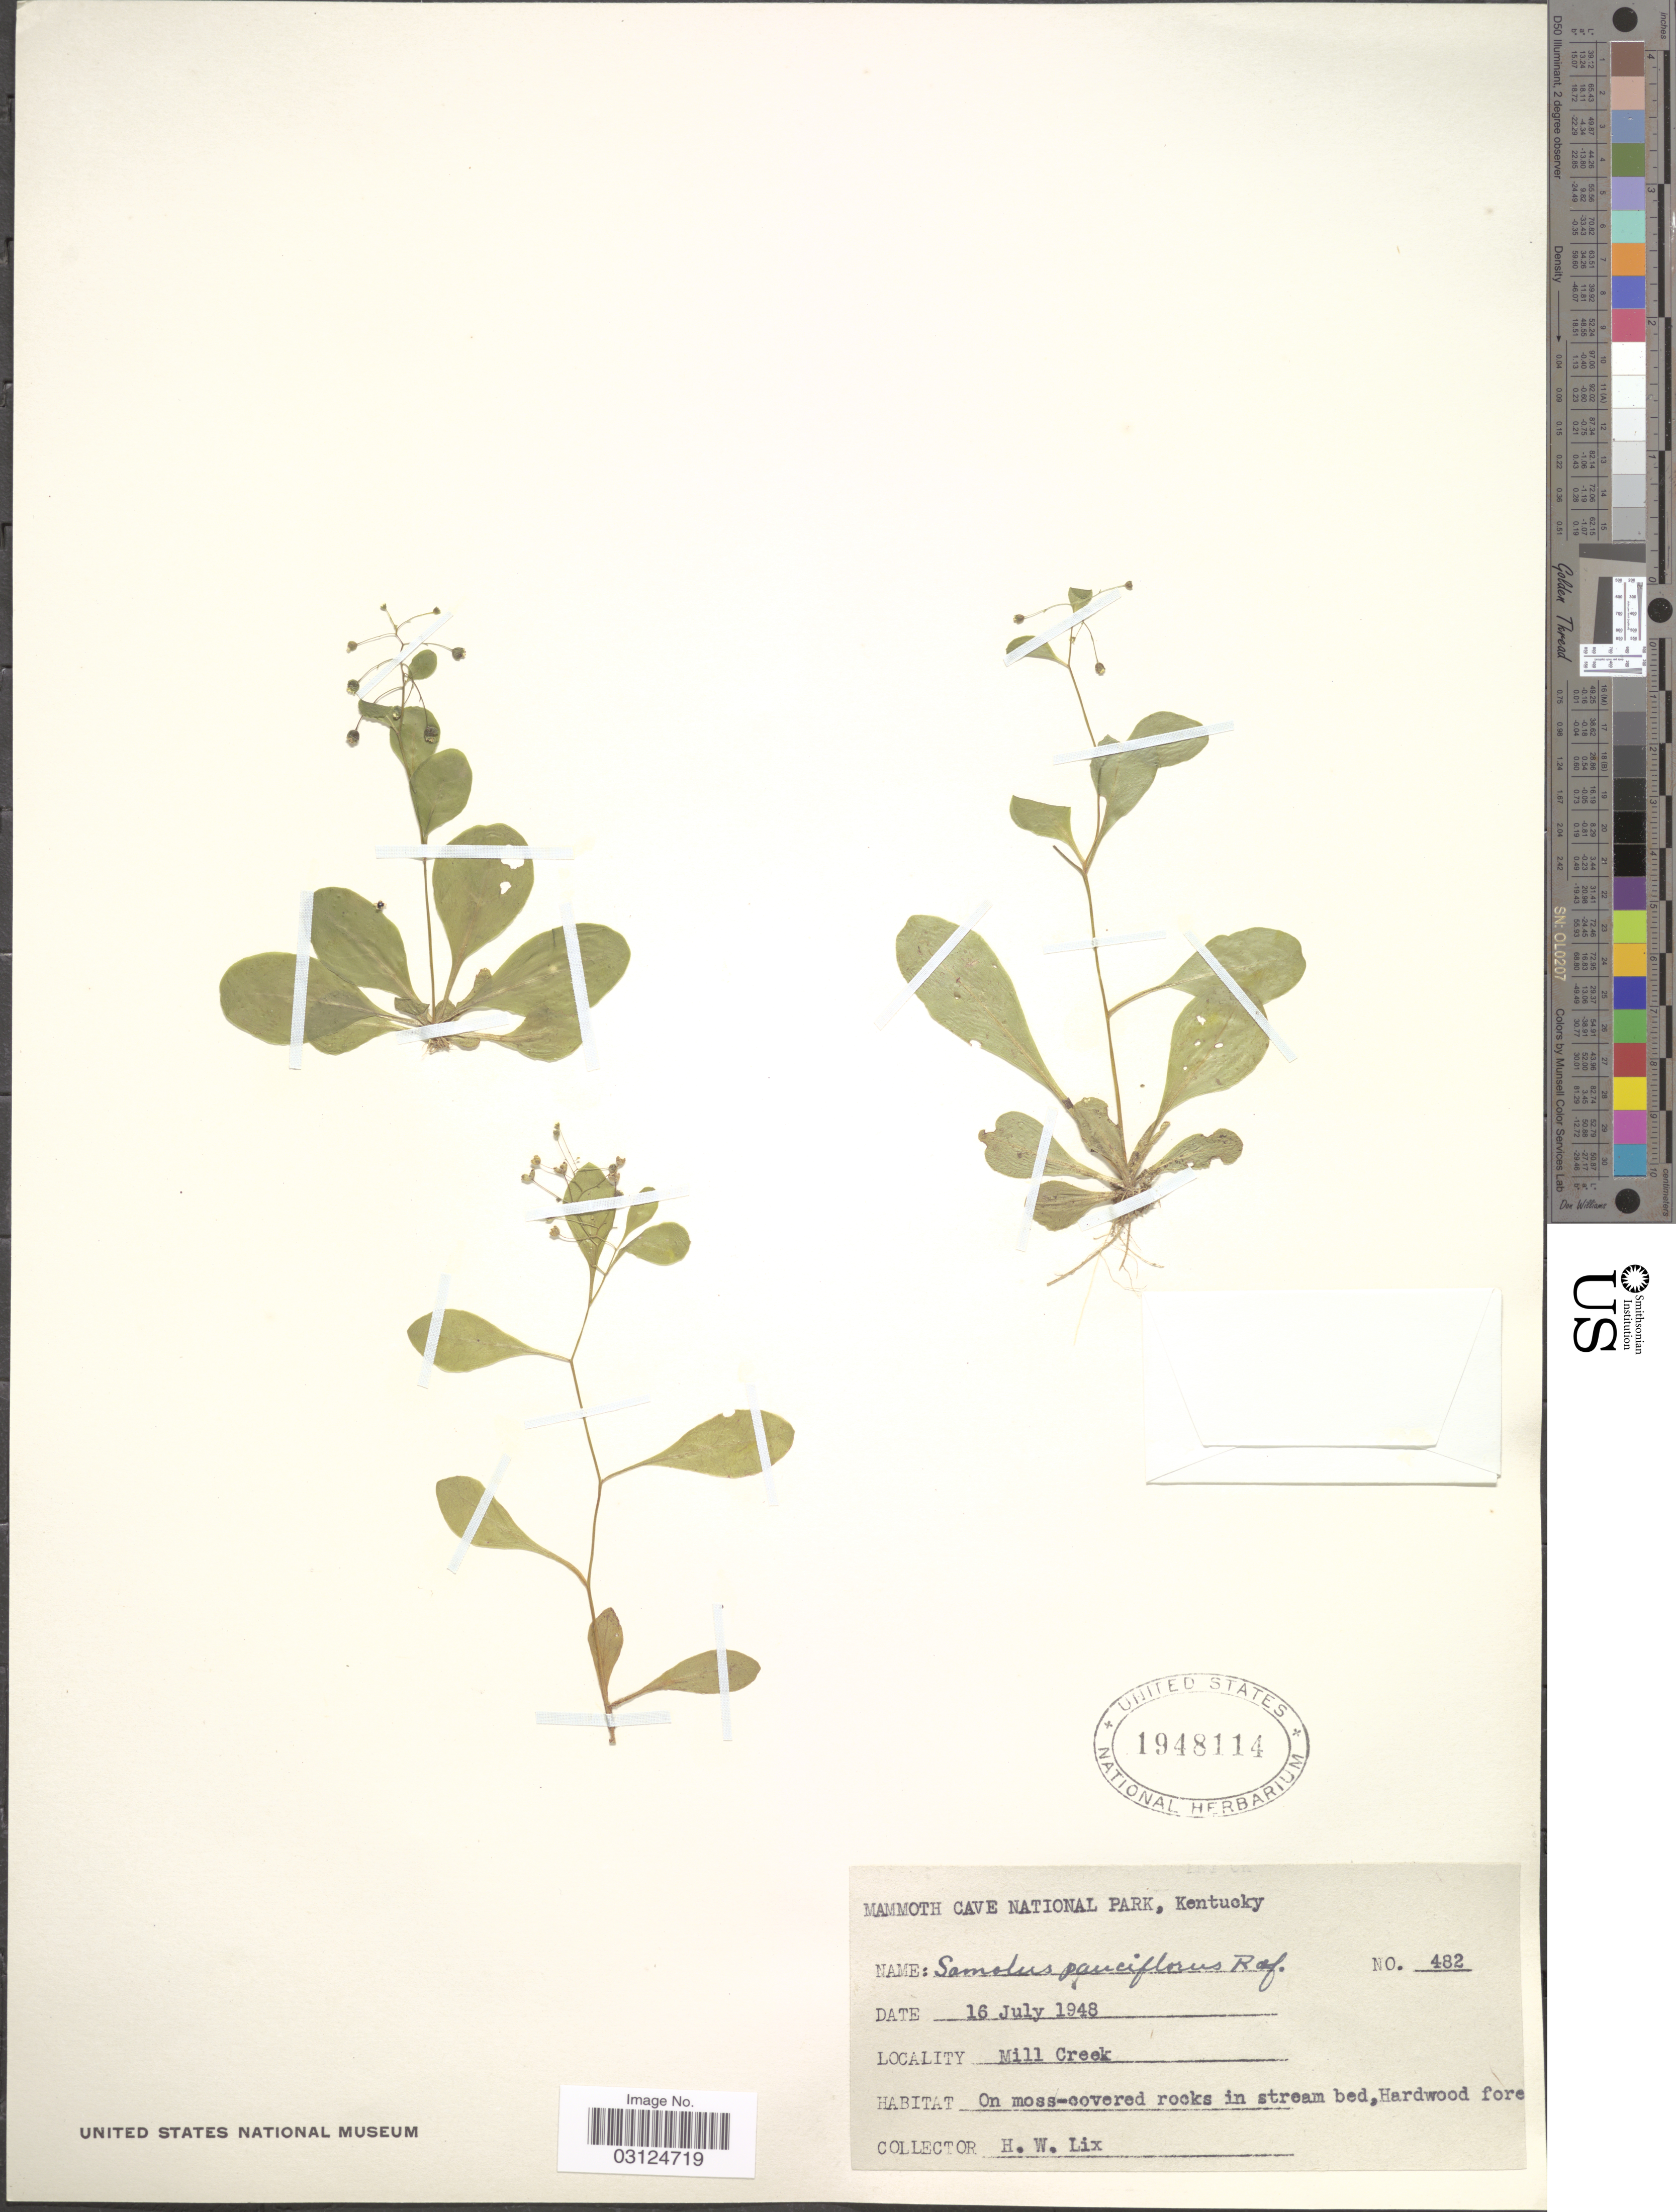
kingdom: Plantae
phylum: Tracheophyta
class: Magnoliopsida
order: Ericales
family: Primulaceae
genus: Samolus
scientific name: Samolus parviflorus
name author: Raf.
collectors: H. W. Lix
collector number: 482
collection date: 1948-07-16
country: United States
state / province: Kentucky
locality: Mammoth Cave National Park. Mill Creek.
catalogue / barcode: US 1948114